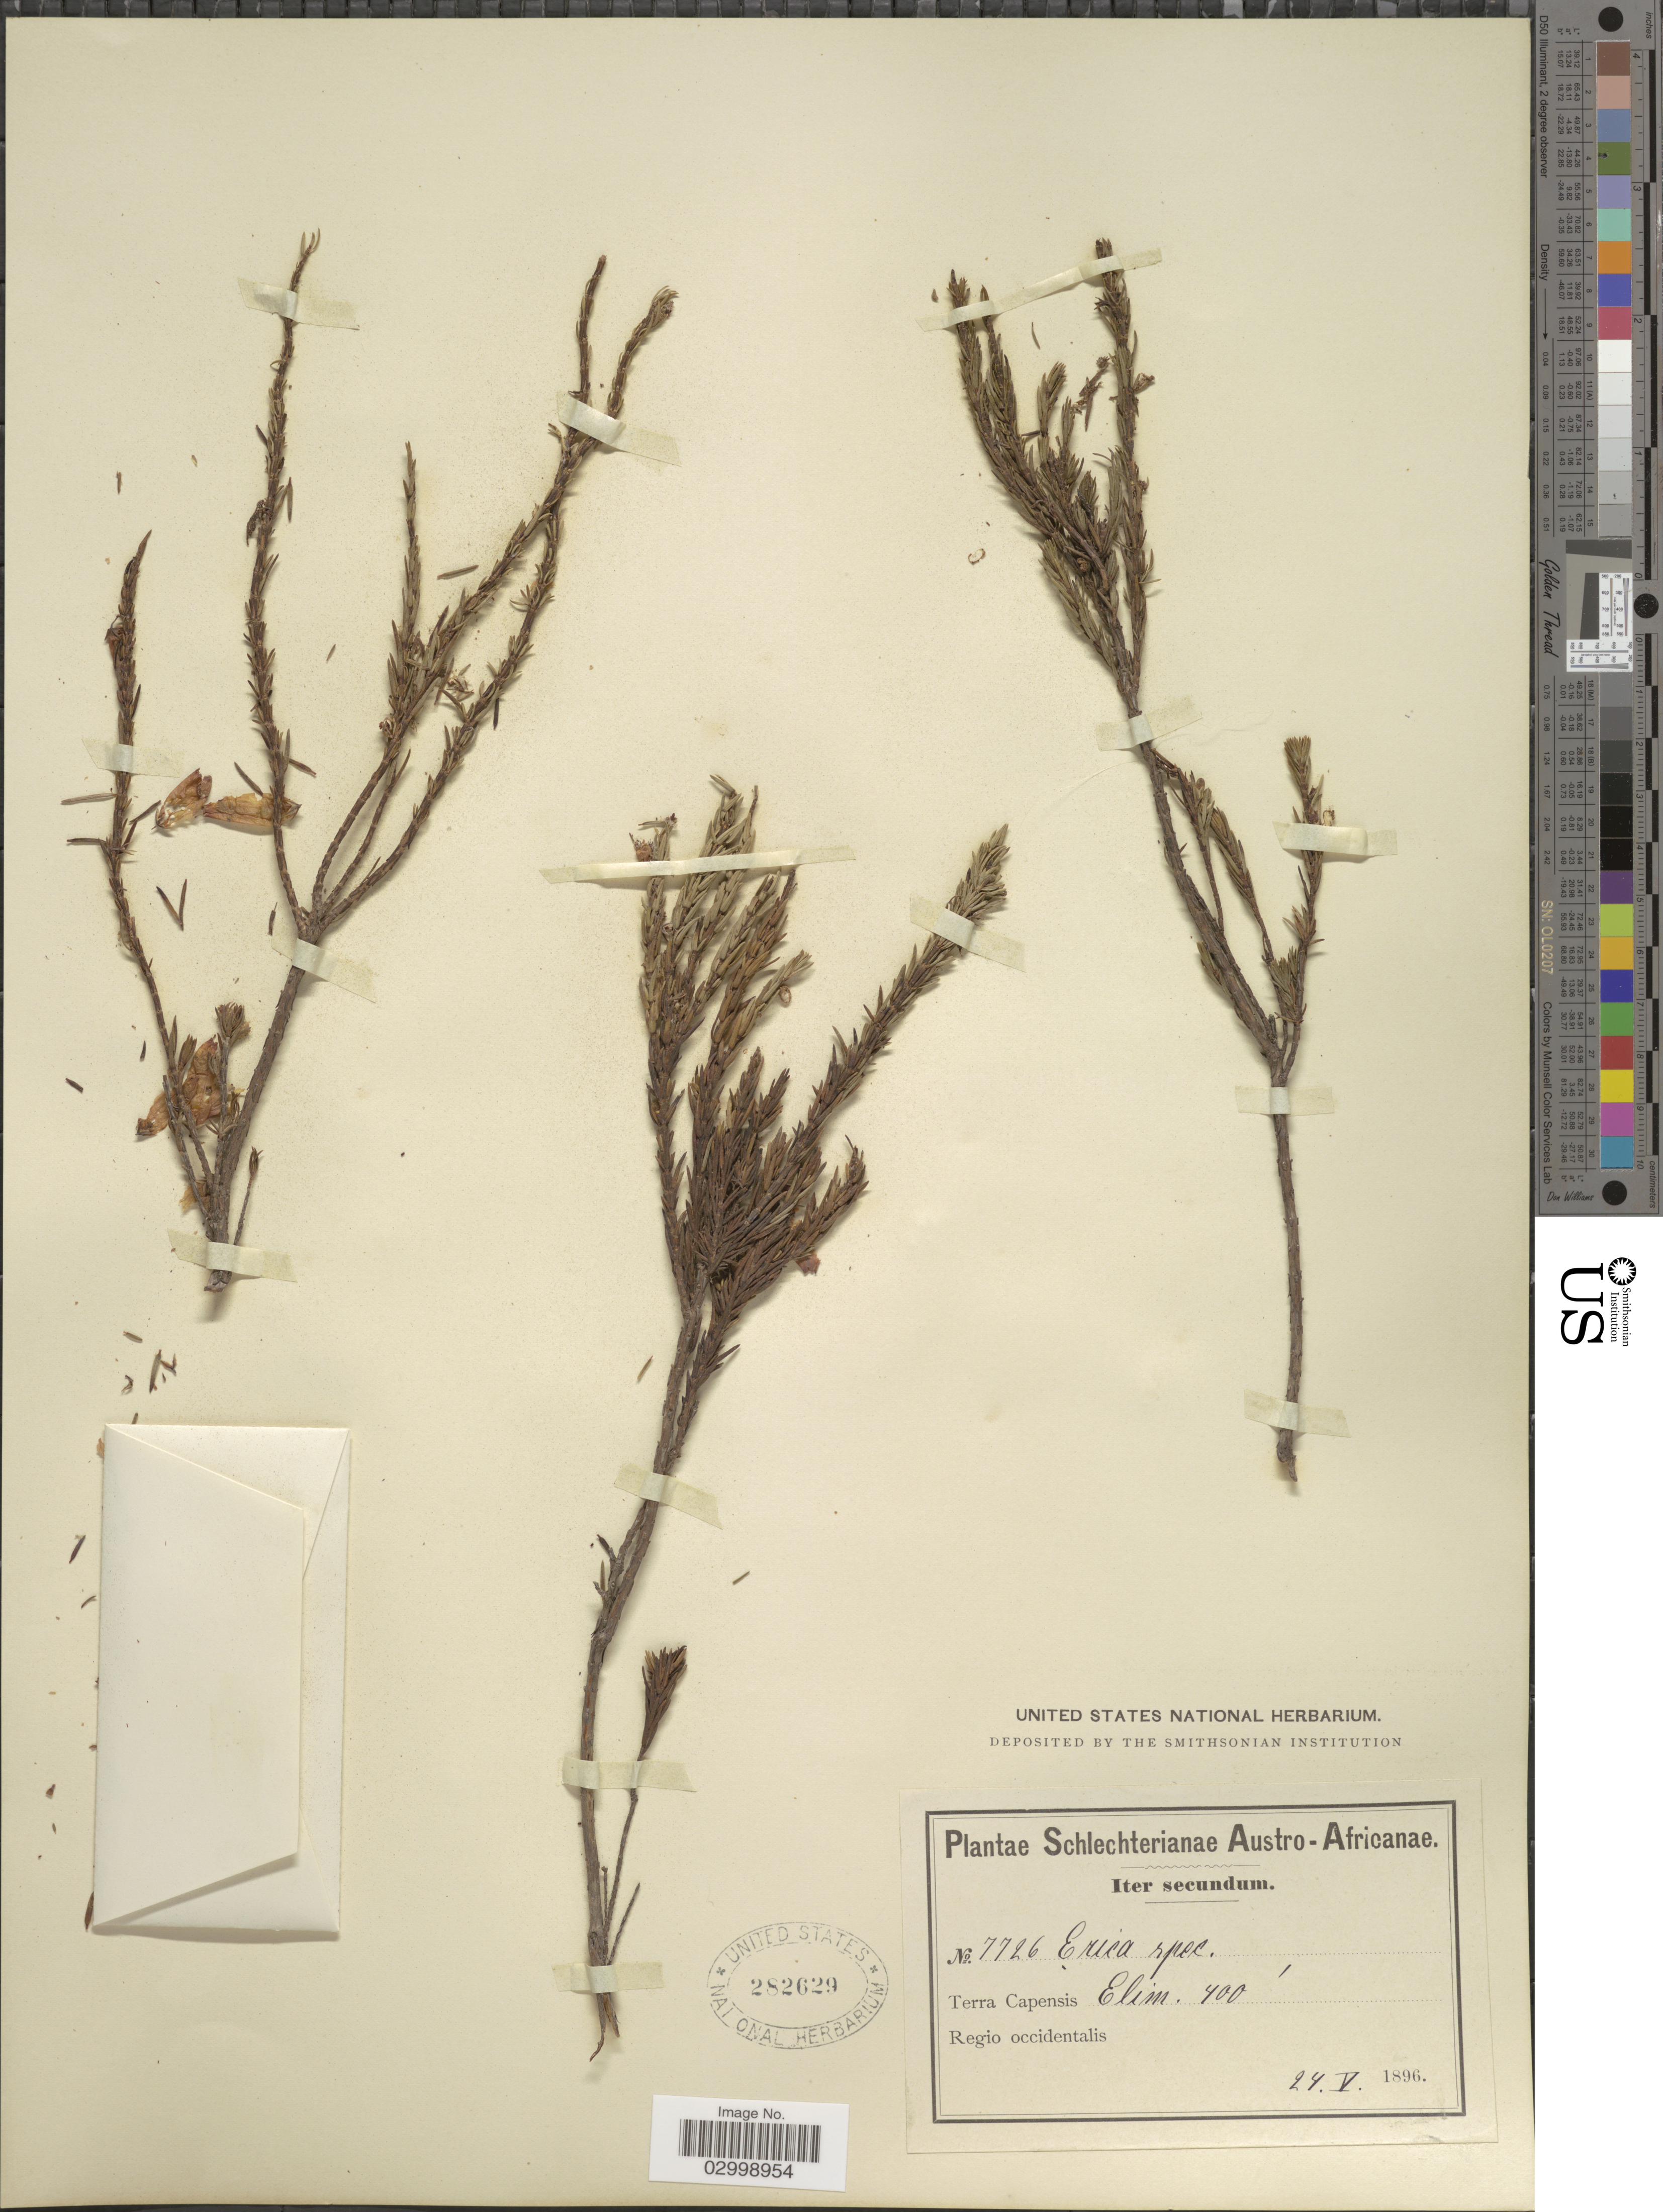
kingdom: Plantae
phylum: Tracheophyta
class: Magnoliopsida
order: Ericales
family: Ericaceae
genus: Erica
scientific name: Erica sp.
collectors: Schlechter, --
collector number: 7726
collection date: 1896-05-24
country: South Africa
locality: Austro-Africanae, Terra Capensis, Elim, Regio occidentalis.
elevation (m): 122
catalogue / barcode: US 282629